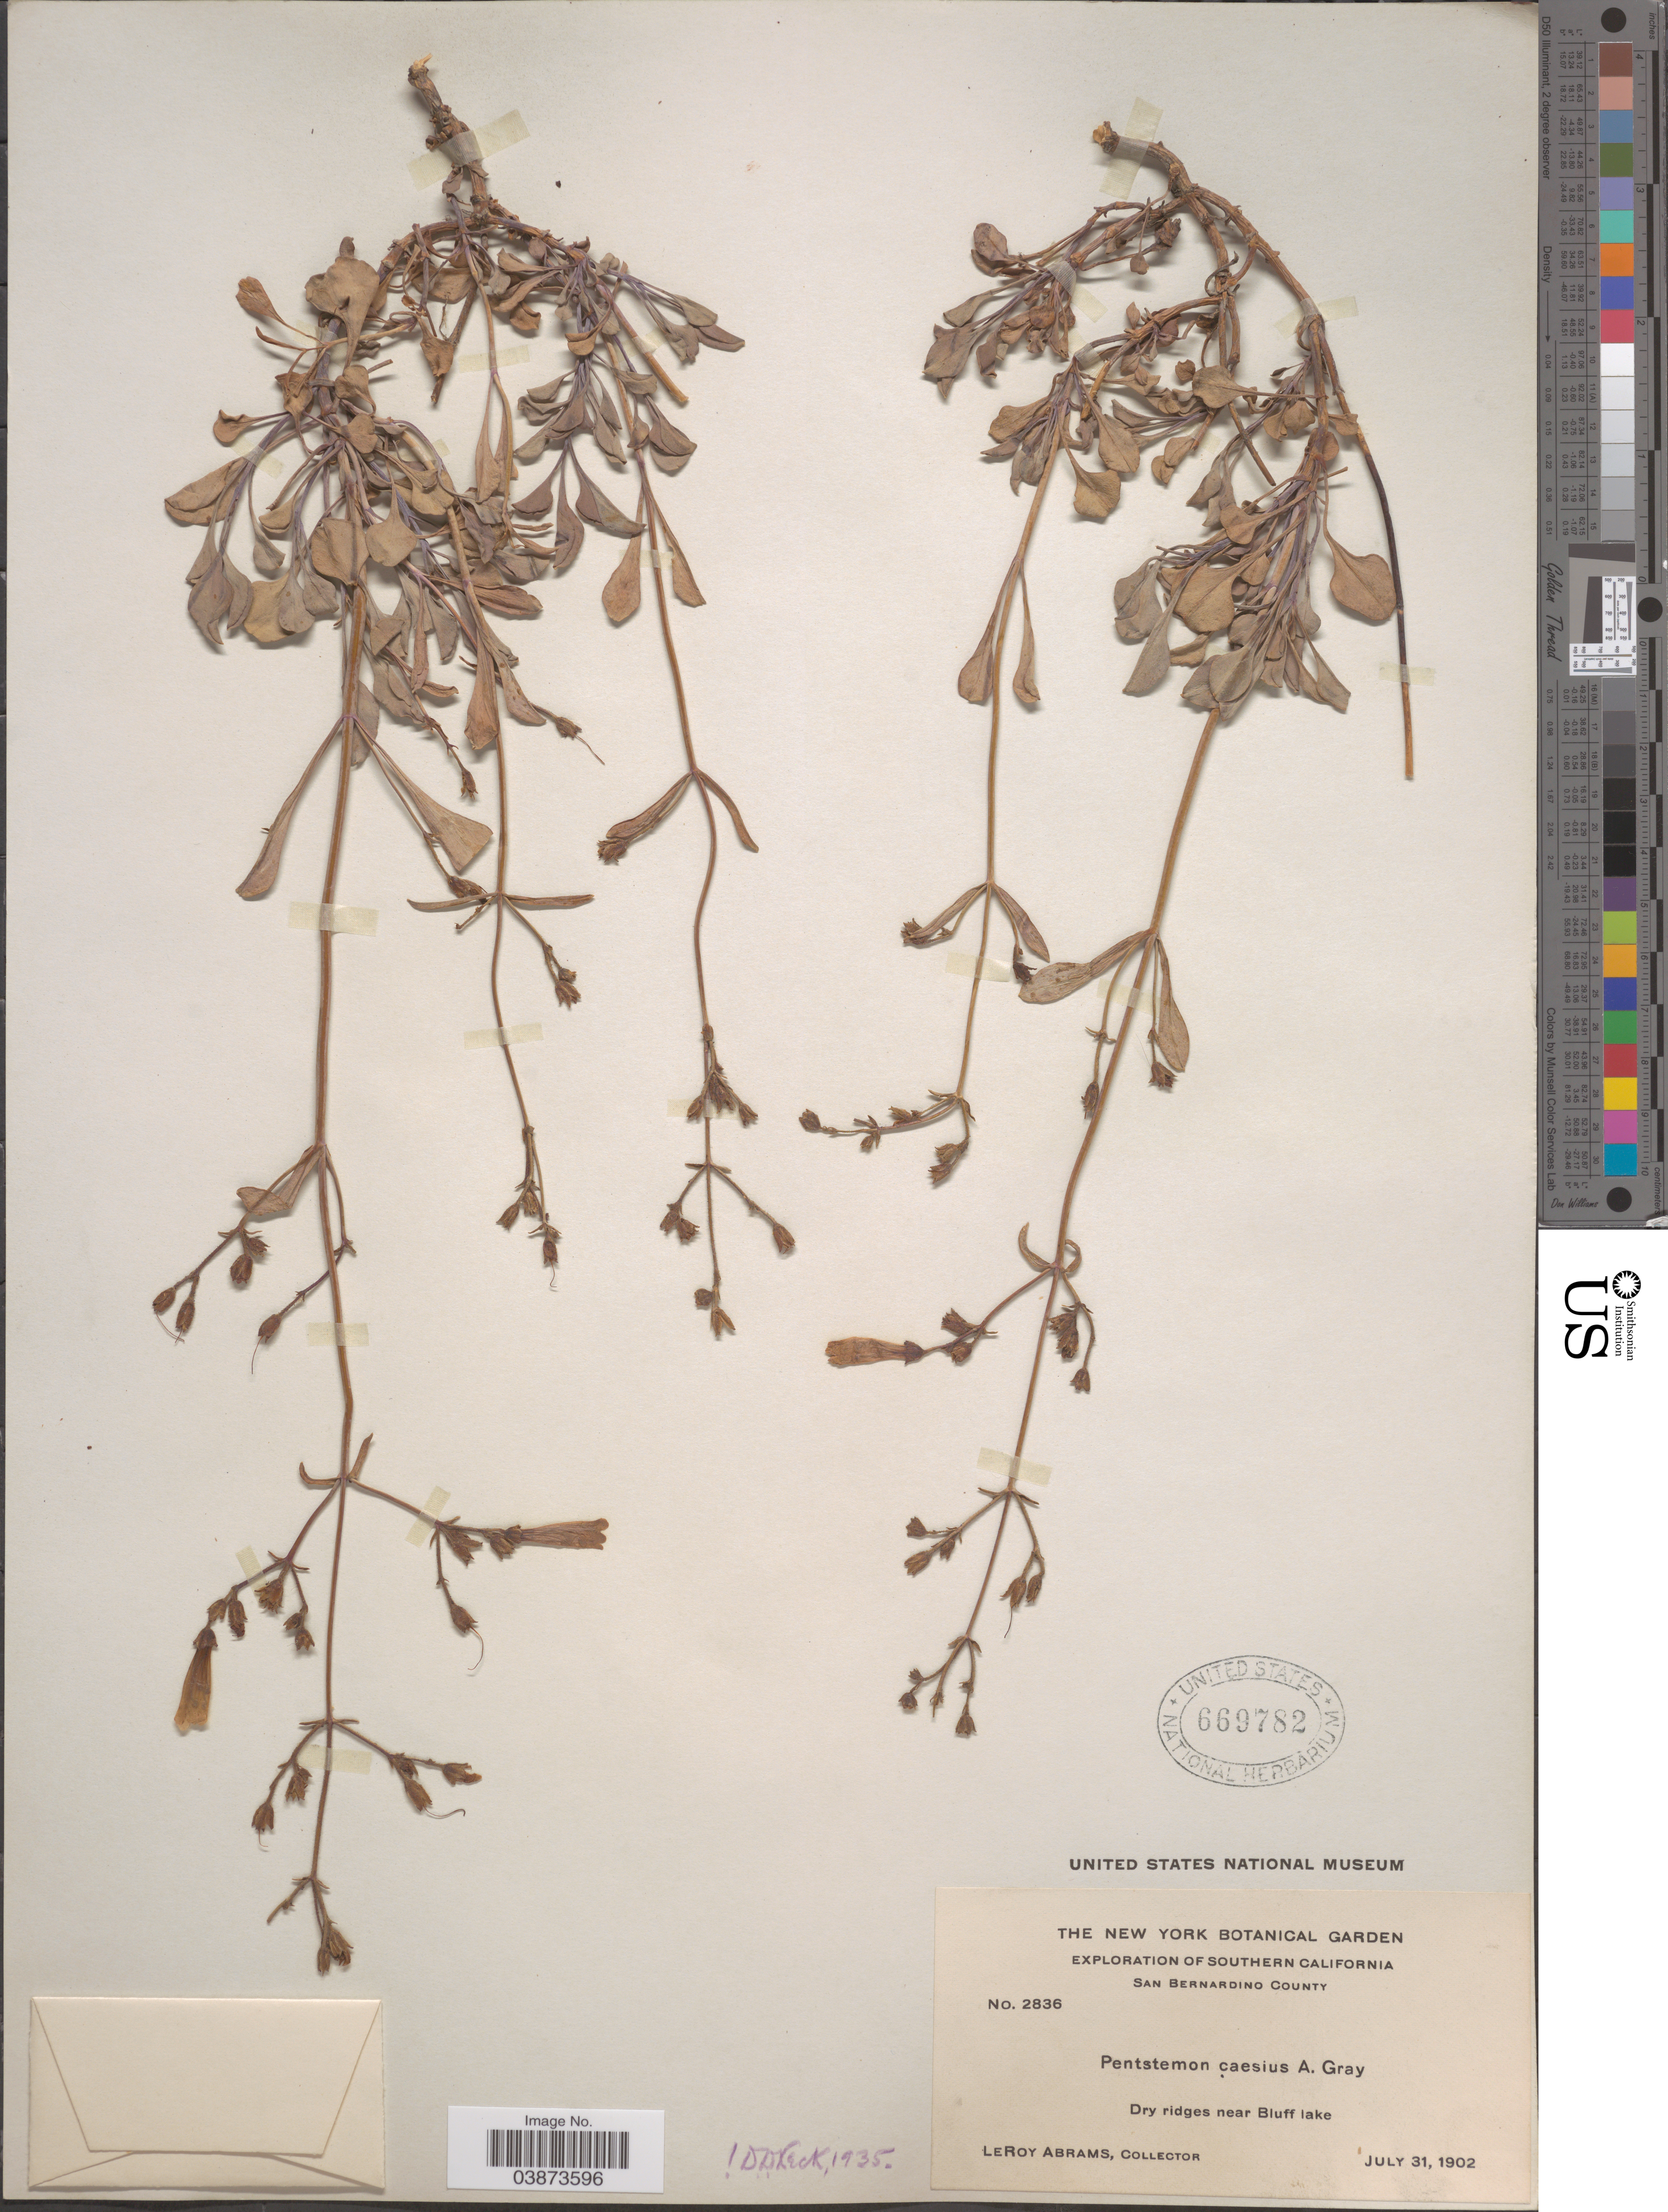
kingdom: Plantae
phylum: Tracheophyta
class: Magnoliopsida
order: Lamiales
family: Plantaginaceae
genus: Penstemon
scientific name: Penstemon caesius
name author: A. Gray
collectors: L. Abrams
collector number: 2836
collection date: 1902-07-31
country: United States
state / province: California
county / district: San Bernardino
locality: Southern California. San Bernardino County. Near Bluff lake.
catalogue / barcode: US 669782